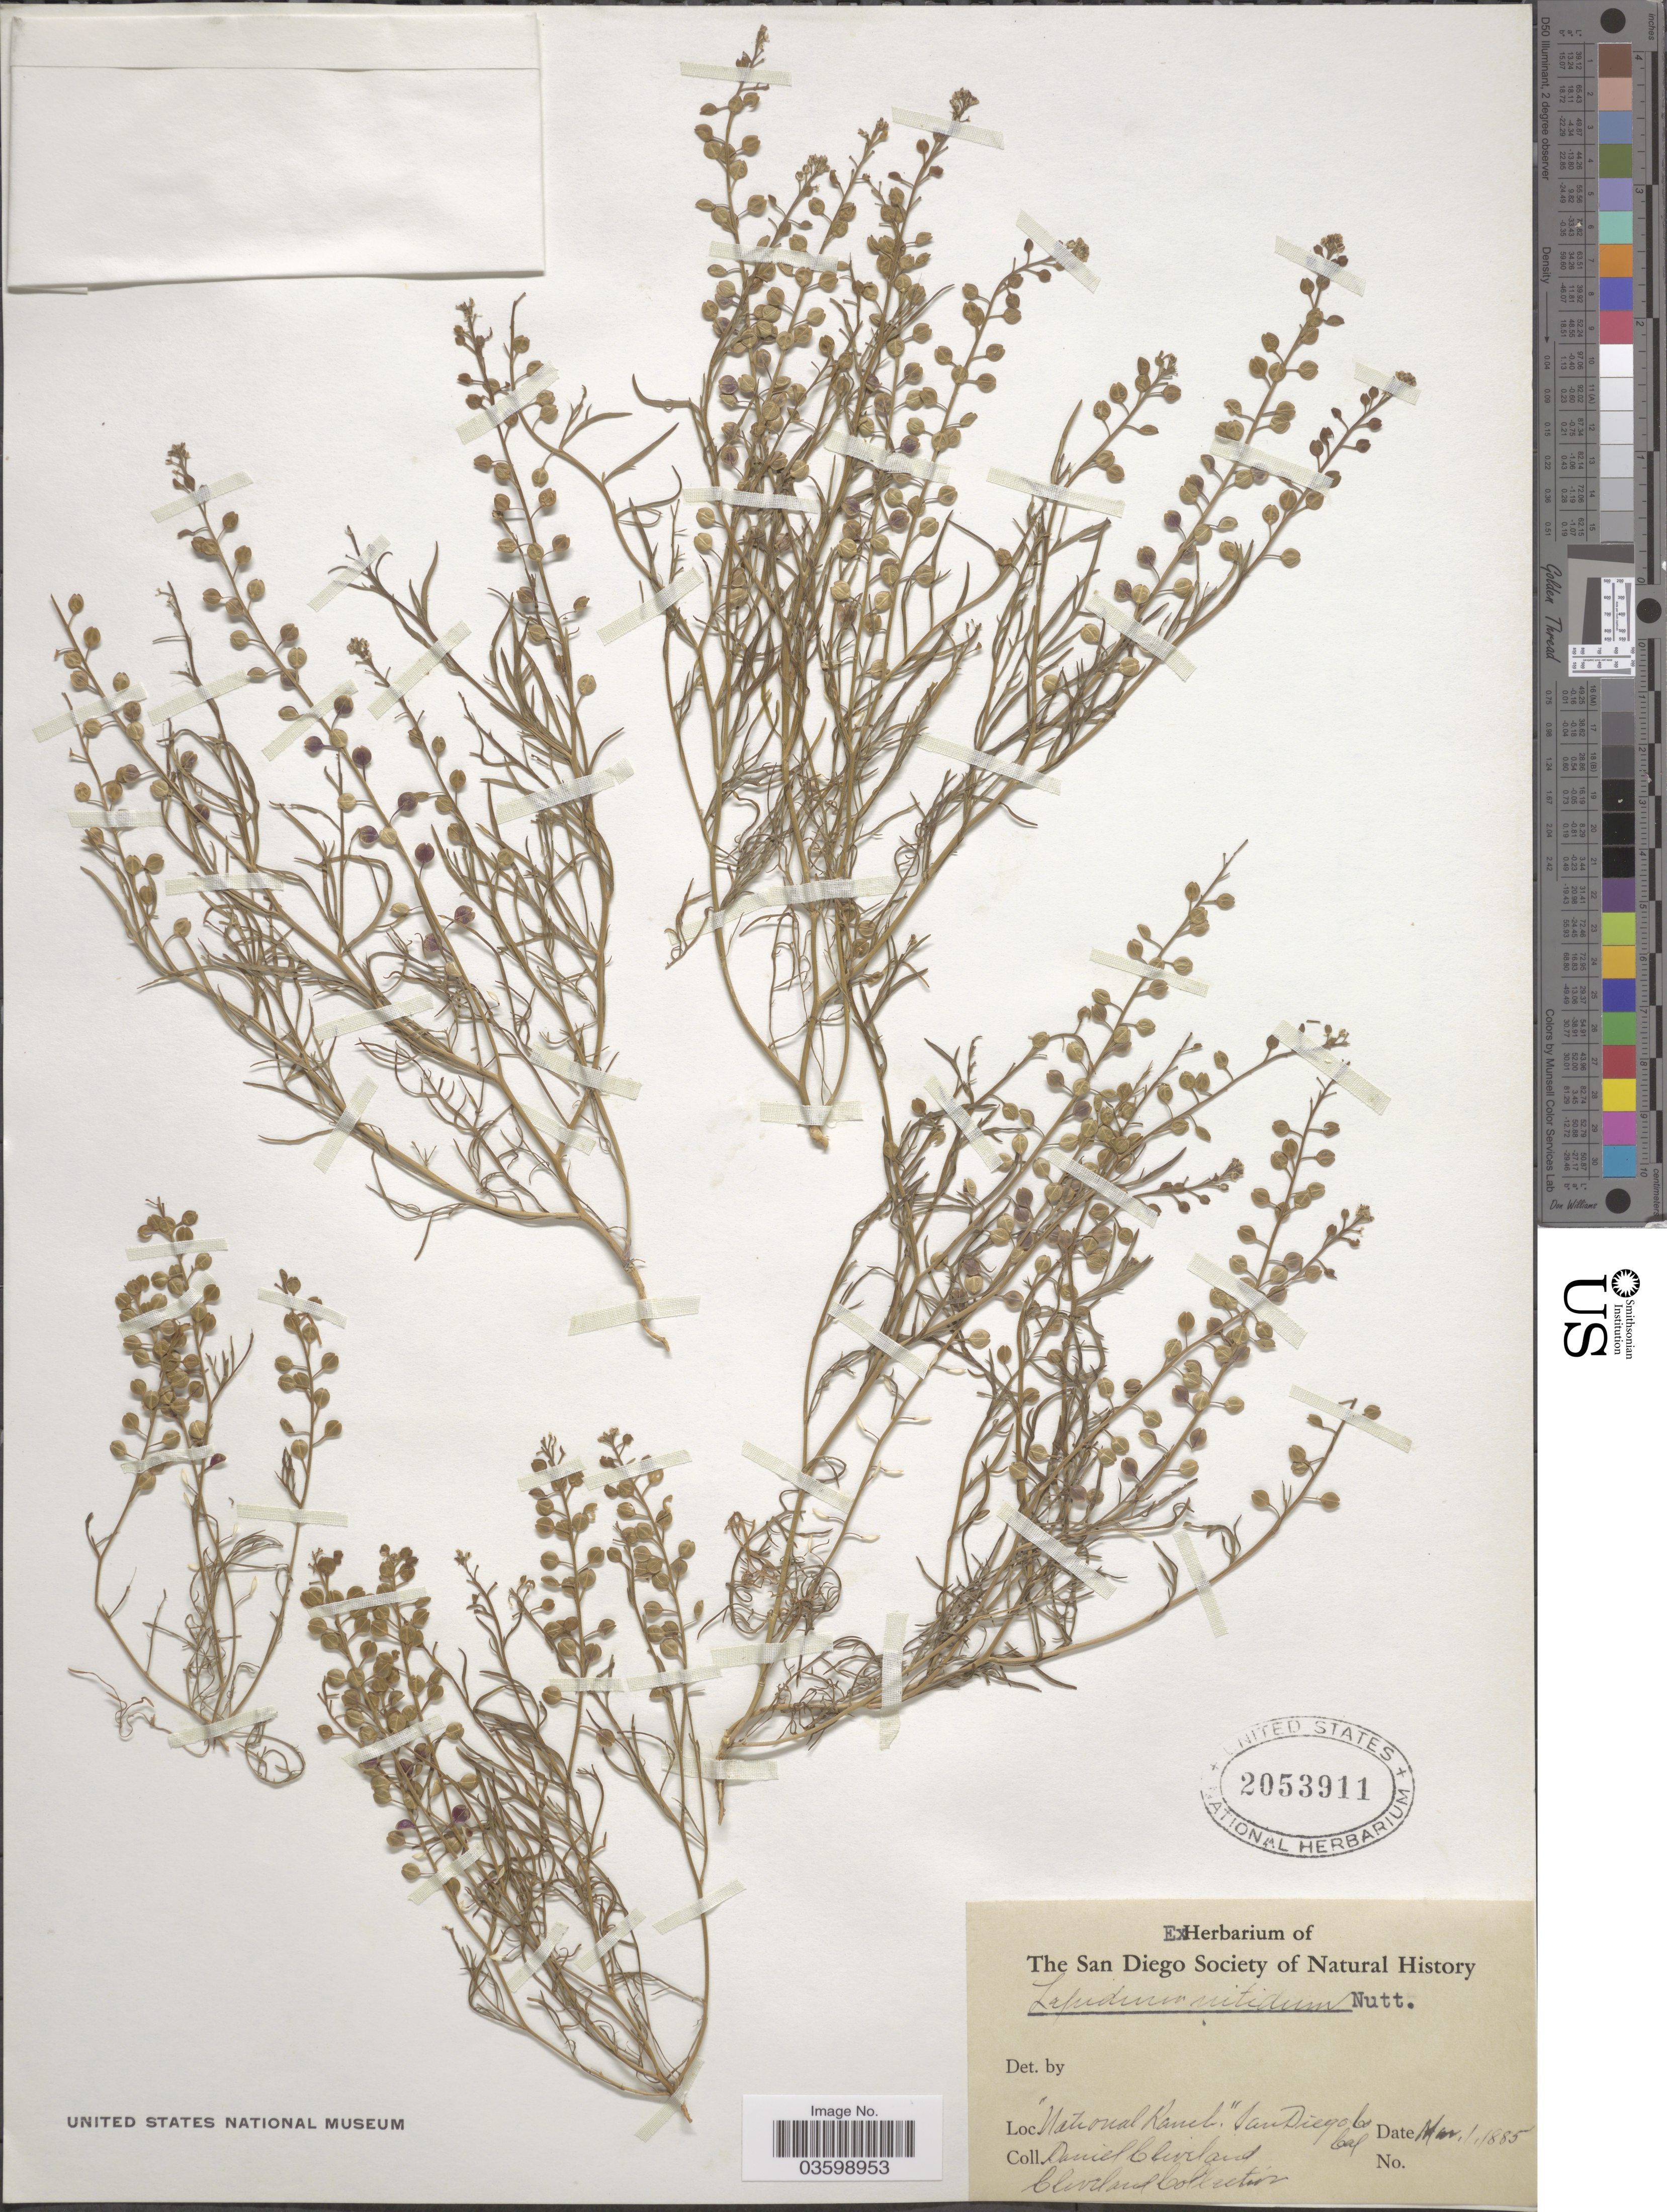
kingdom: Plantae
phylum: Tracheophyta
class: Magnoliopsida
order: Brassicales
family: Brassicaceae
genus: Lepidium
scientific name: Lepidium nitidum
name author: Nutt.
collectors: D. Cleveland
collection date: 1885-03-01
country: United States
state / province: California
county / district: San Diego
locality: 'National Ranch,' San Diego Co.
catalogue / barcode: US 2053911